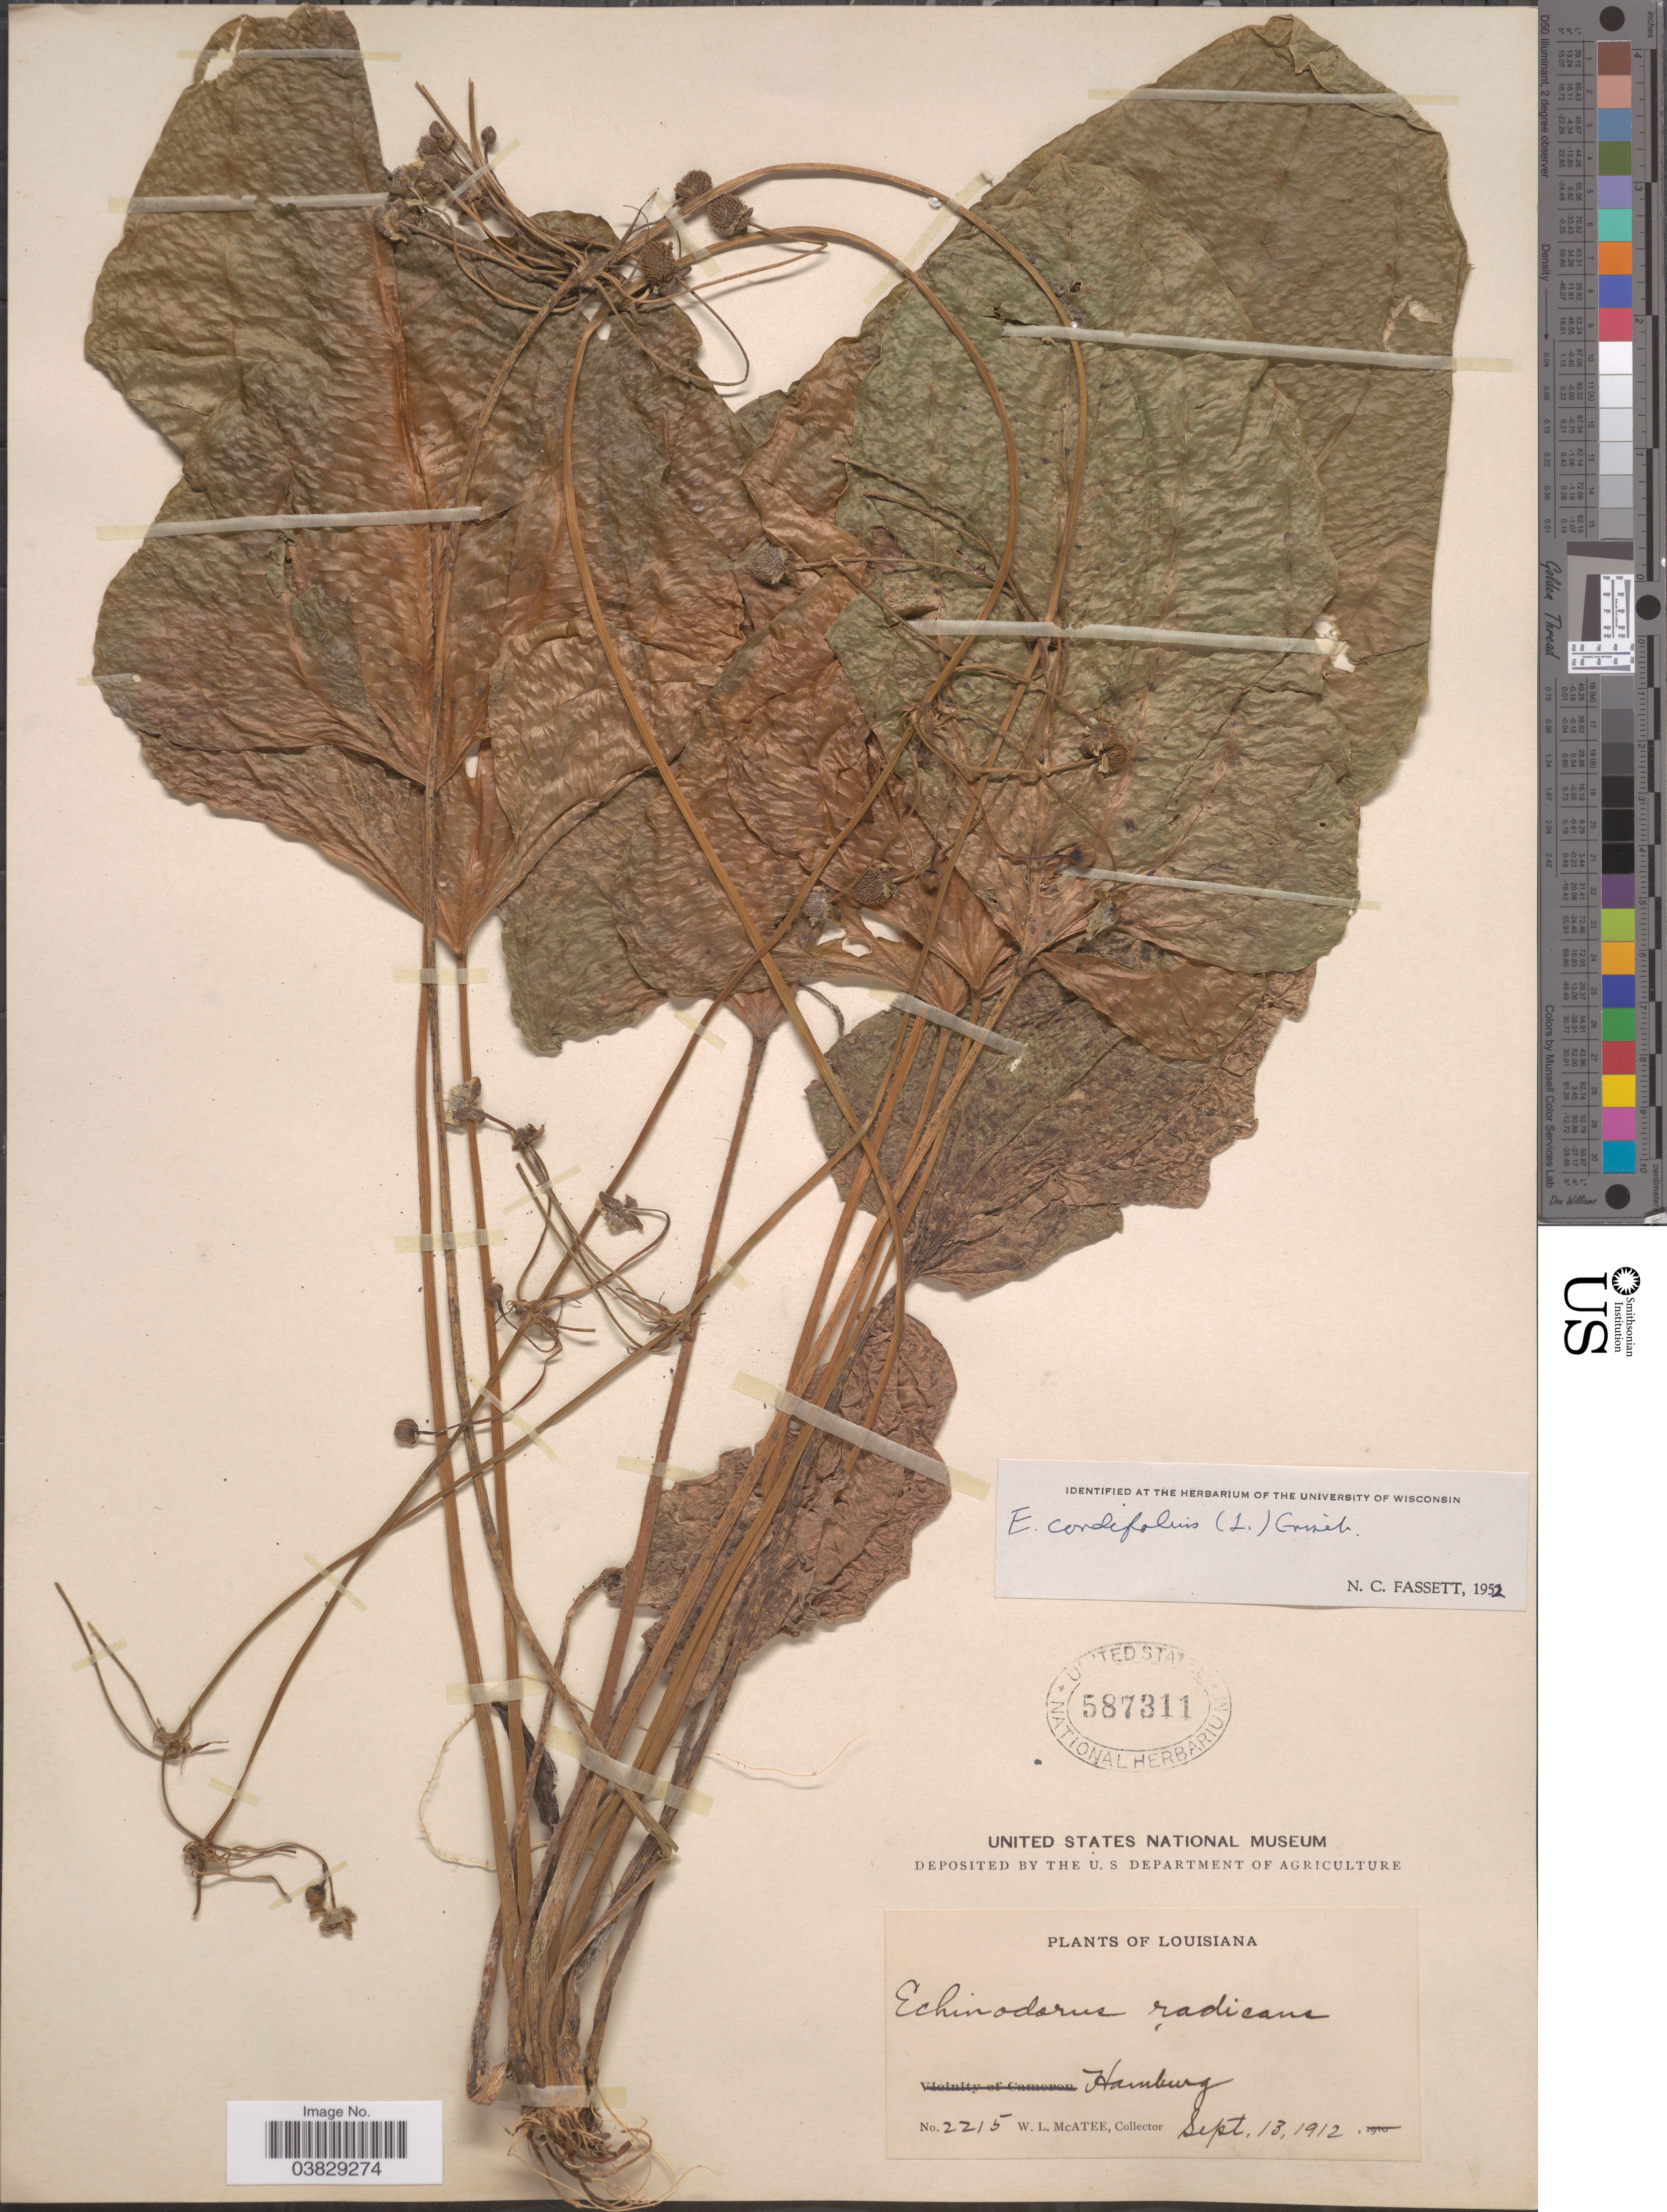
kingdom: Plantae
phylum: Tracheophyta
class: Liliopsida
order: Alismatales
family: Alismataceae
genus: Echinodorus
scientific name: Echinodorus cordifolius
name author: (L.) Griseb.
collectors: W. McAtee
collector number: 2215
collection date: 1912-09-13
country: United States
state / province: Louisiana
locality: Hamburg.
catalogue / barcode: US 587311